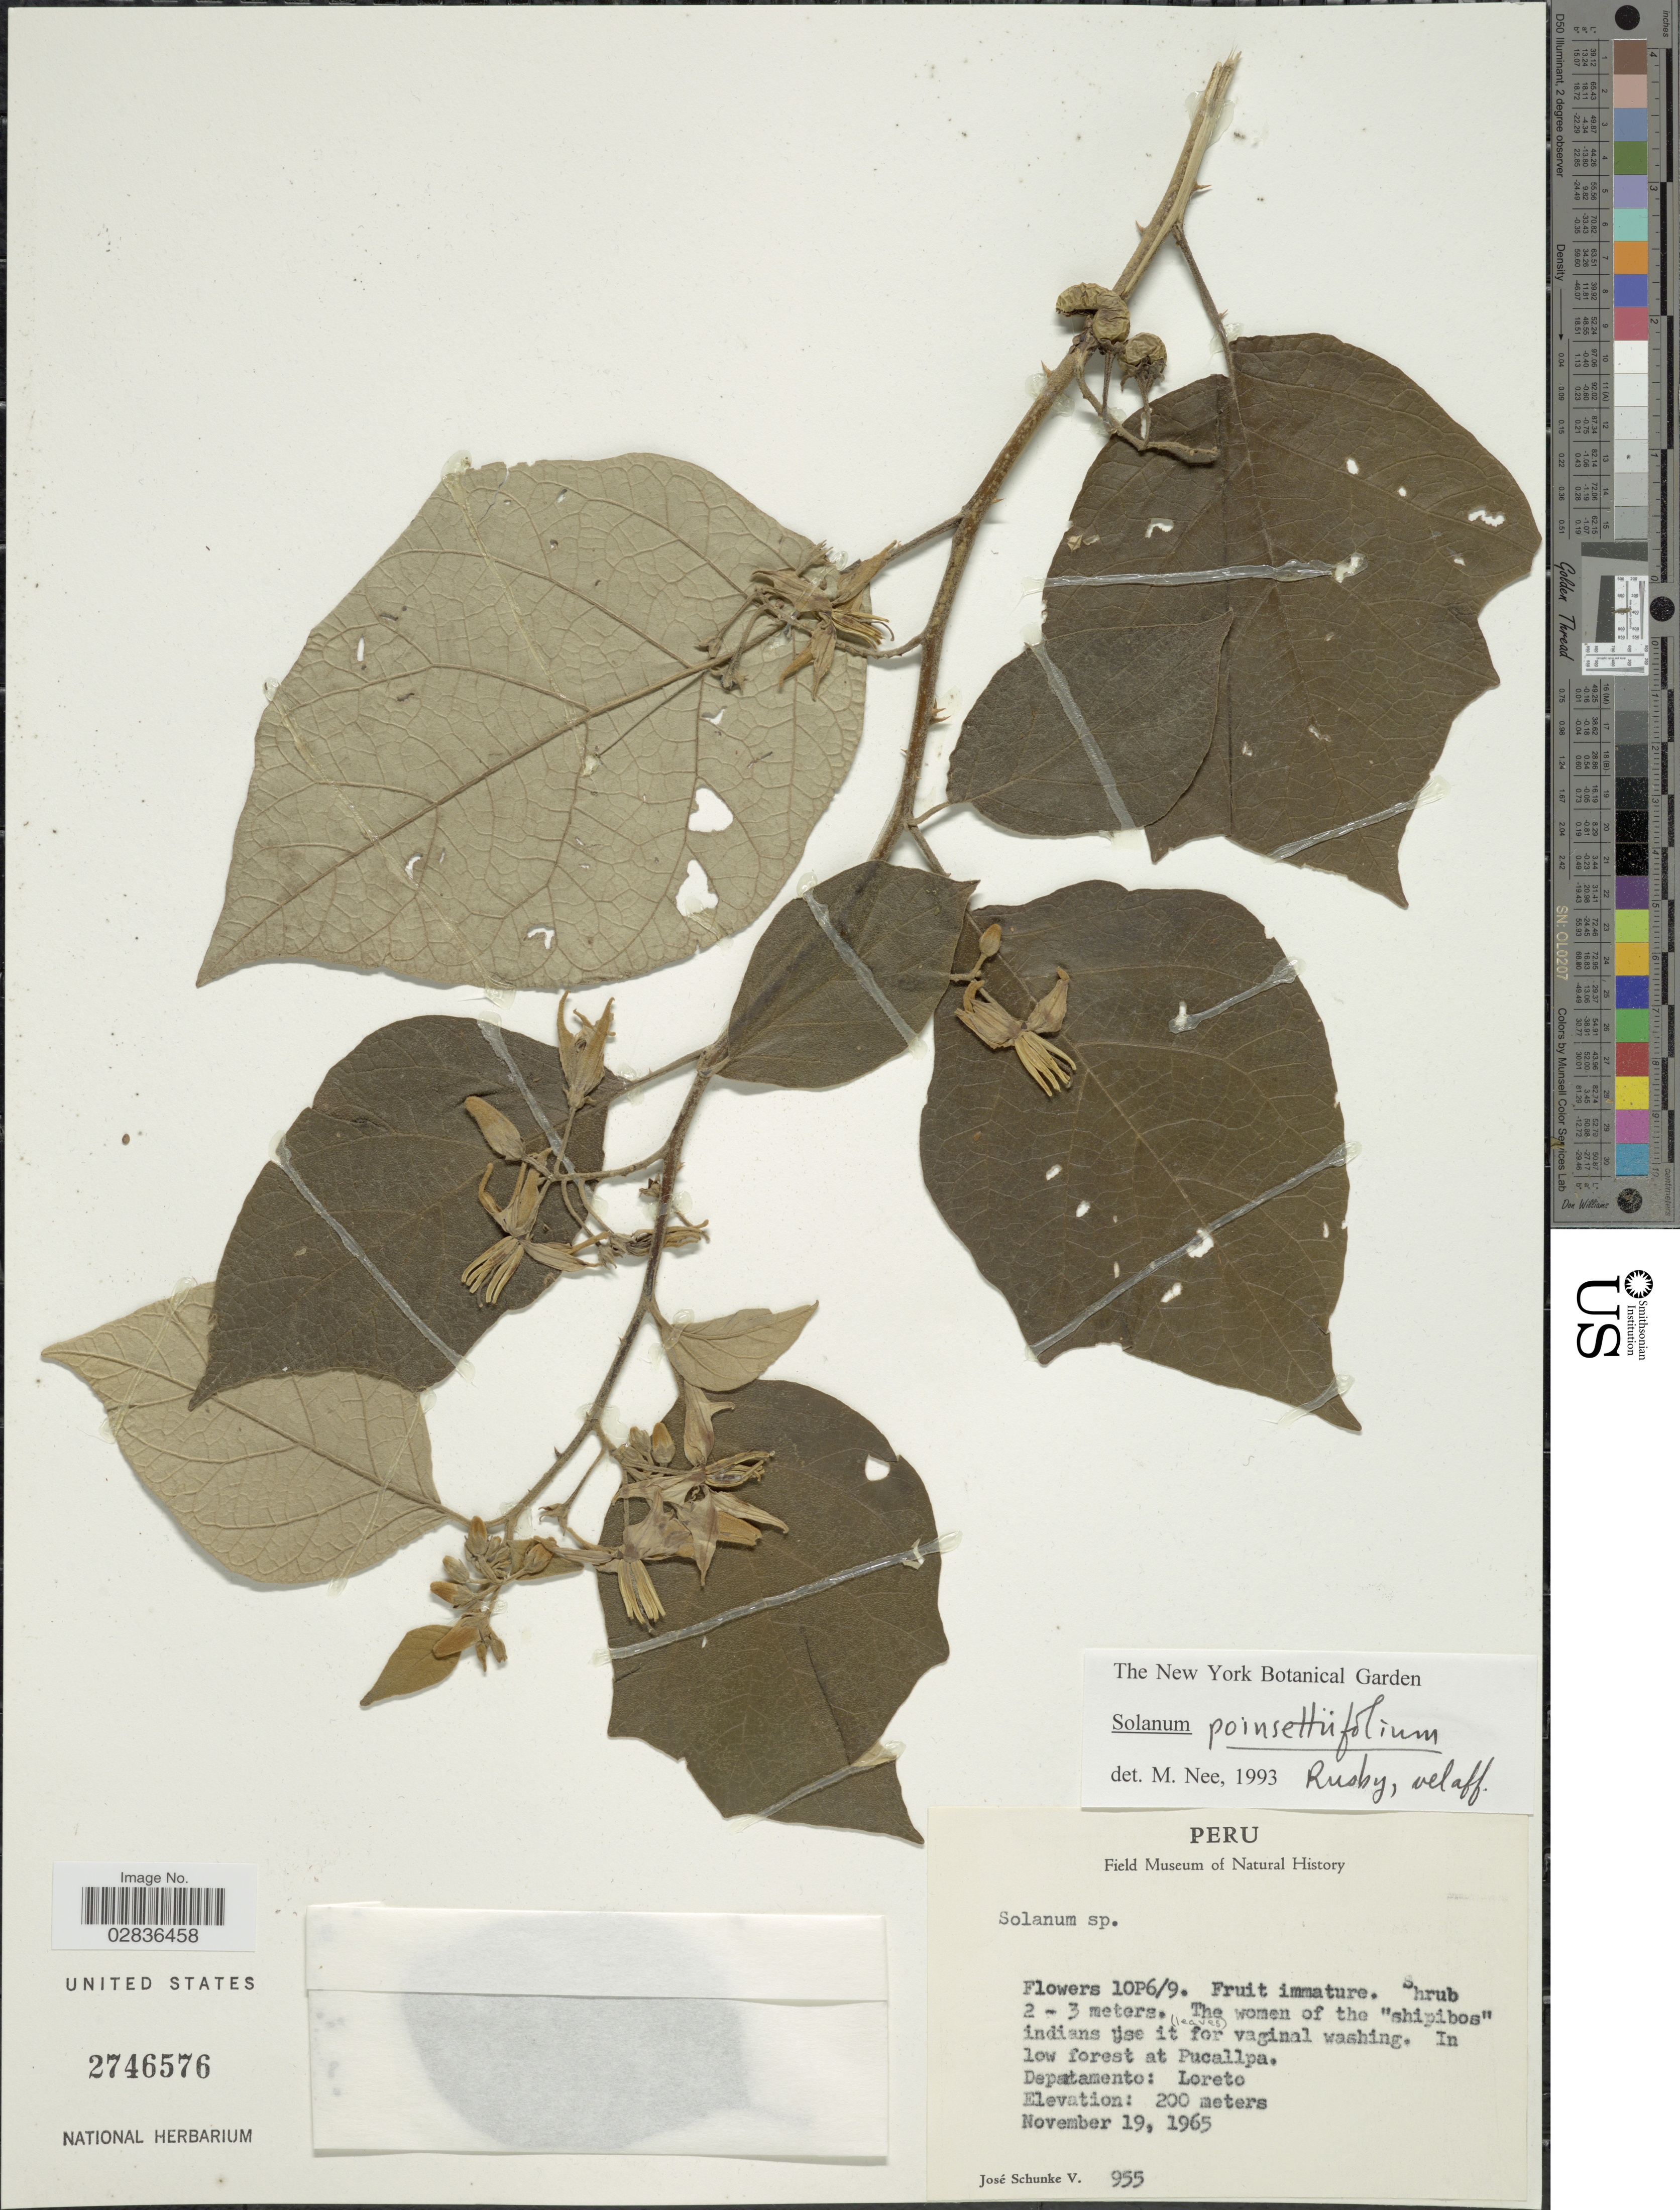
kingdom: Plantae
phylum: Tracheophyta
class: Magnoliopsida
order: Solanales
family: Solanaceae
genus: Solanum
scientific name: Solanum poinsettiifolium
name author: Rusby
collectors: J. Schunke Vigo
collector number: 955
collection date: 1965-11-19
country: Peru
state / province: Loreto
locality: In low forest at Pucallpa. Departamento: Loreto.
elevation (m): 200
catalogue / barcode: US 2746576